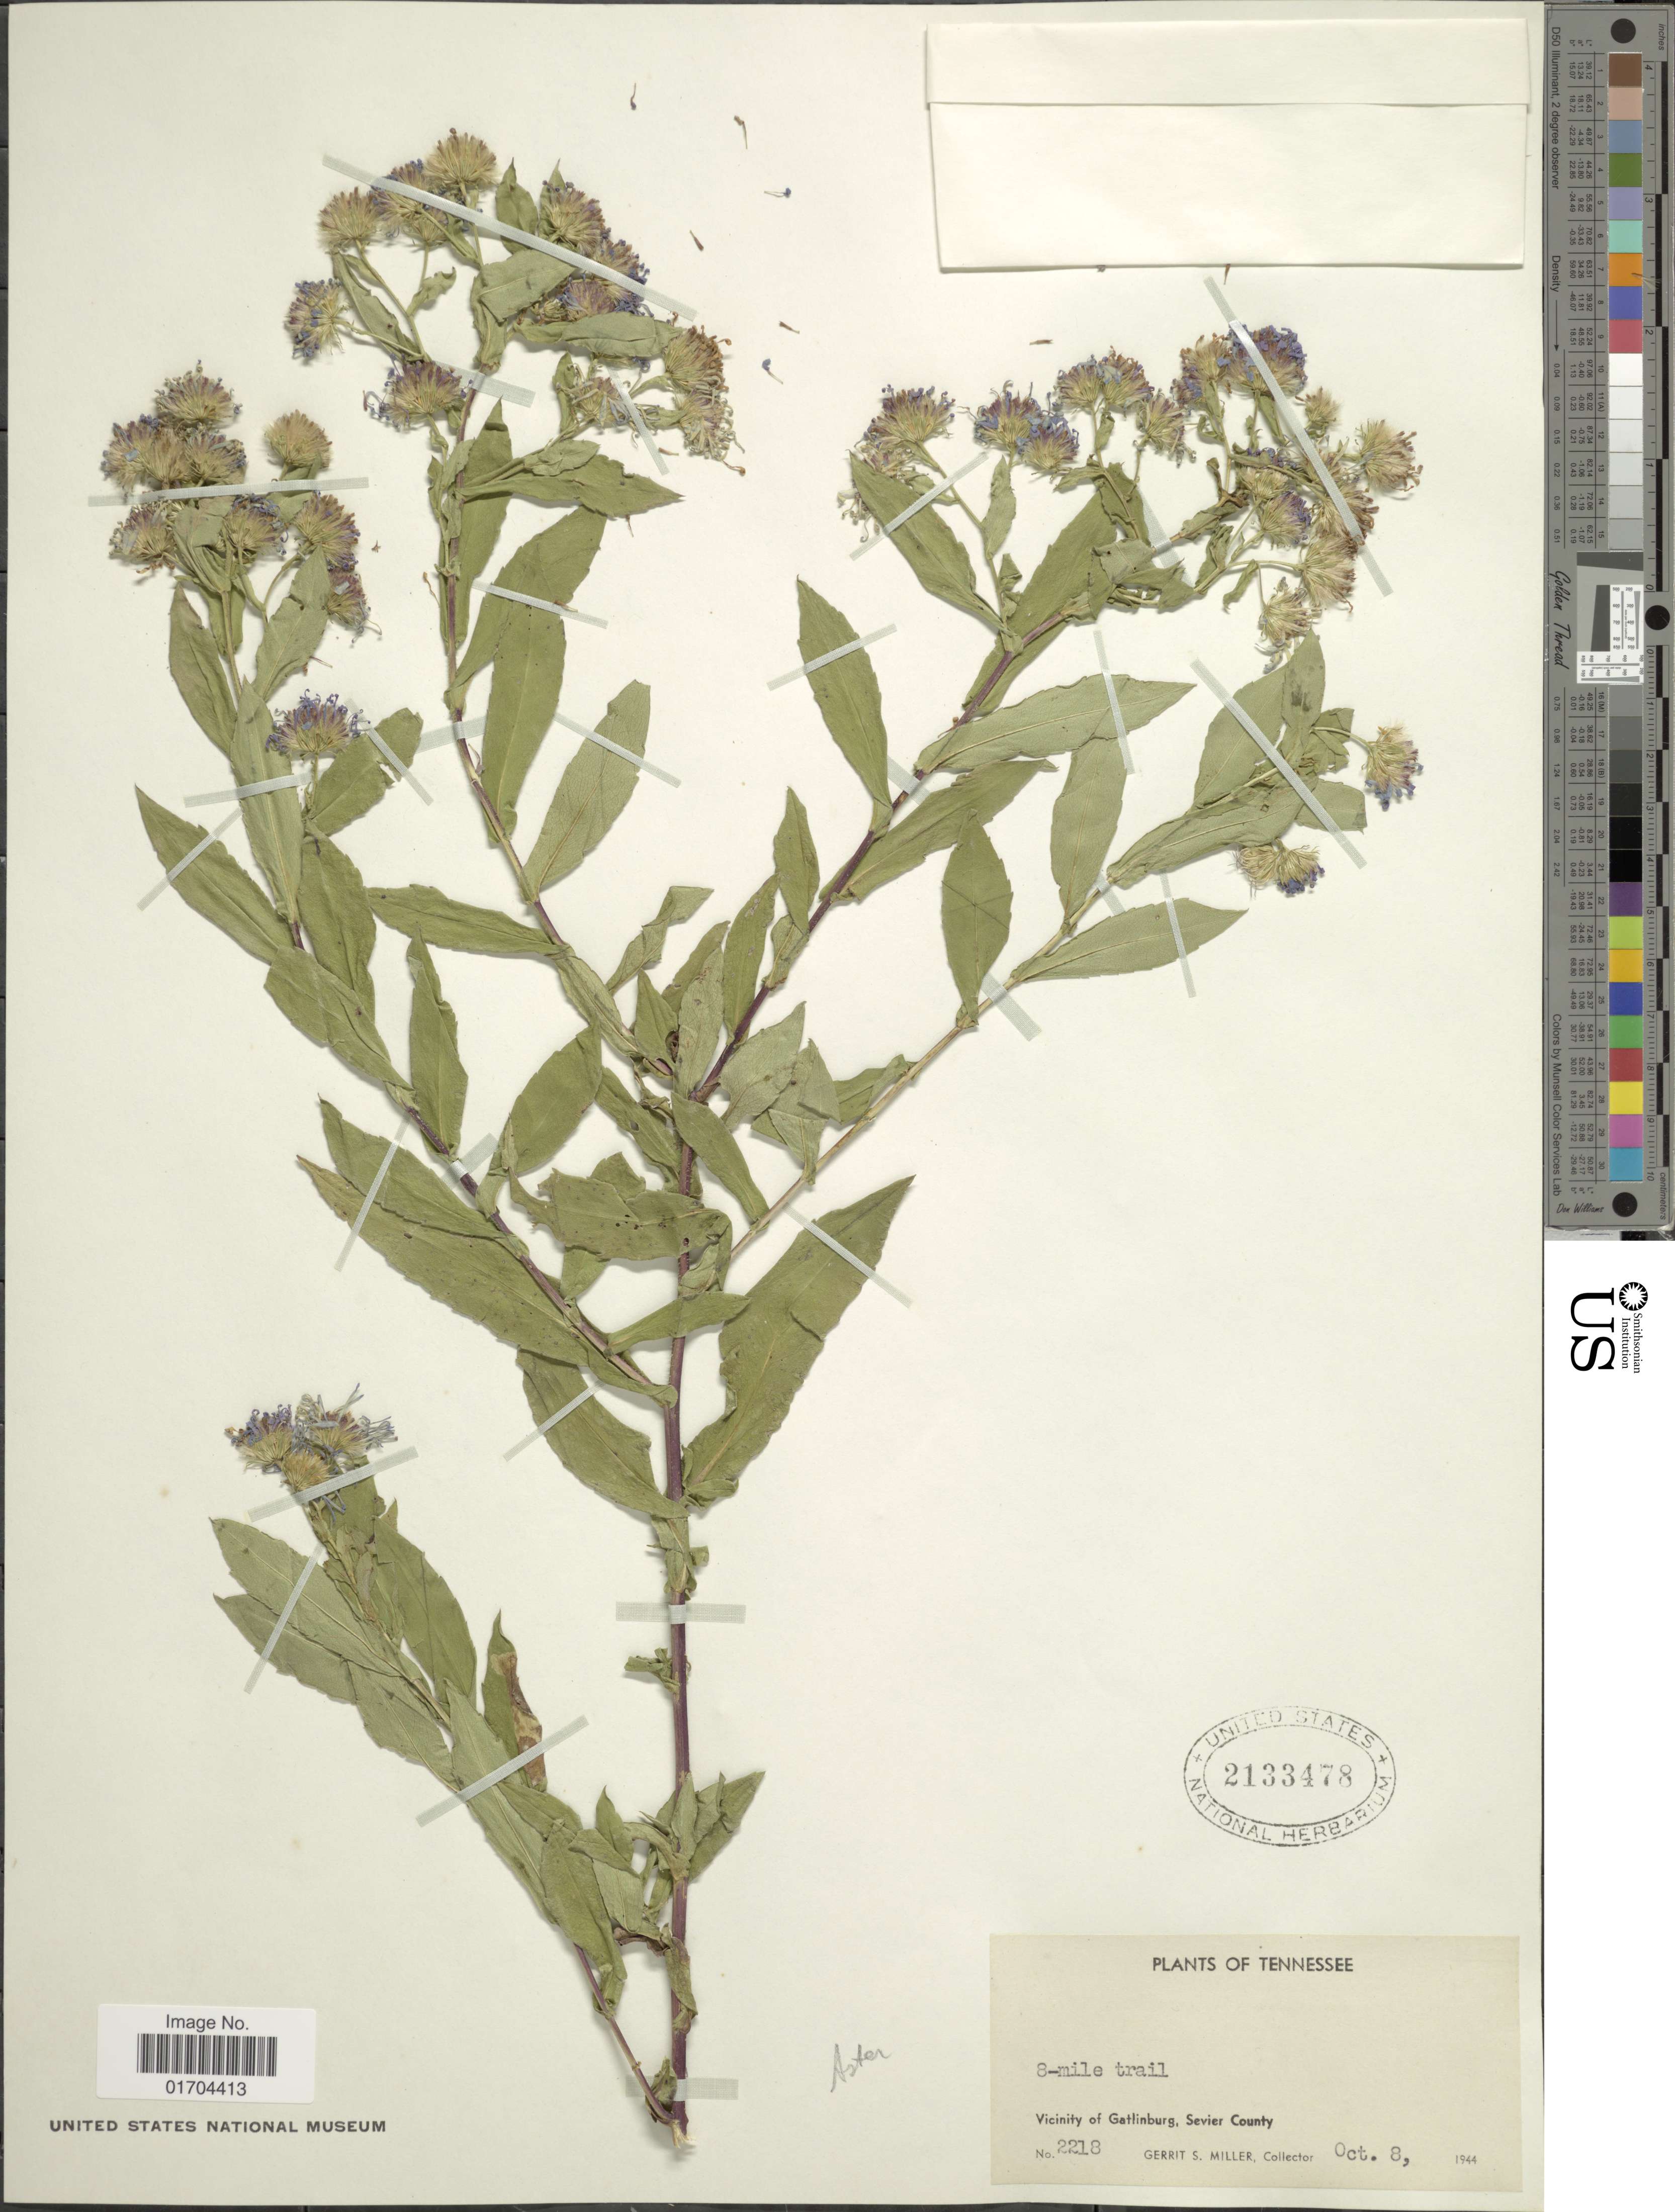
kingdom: Plantae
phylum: Tracheophyta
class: Magnoliopsida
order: Asterales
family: Asteraceae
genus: Symphyotrichum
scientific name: Symphyotrichum sp.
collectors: G. S. Miller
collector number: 2218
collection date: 1944-10-08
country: United States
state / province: Tennessee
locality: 8-mile trail, Vicinity of Gatlinburg, Sevier County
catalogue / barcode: US 2133478